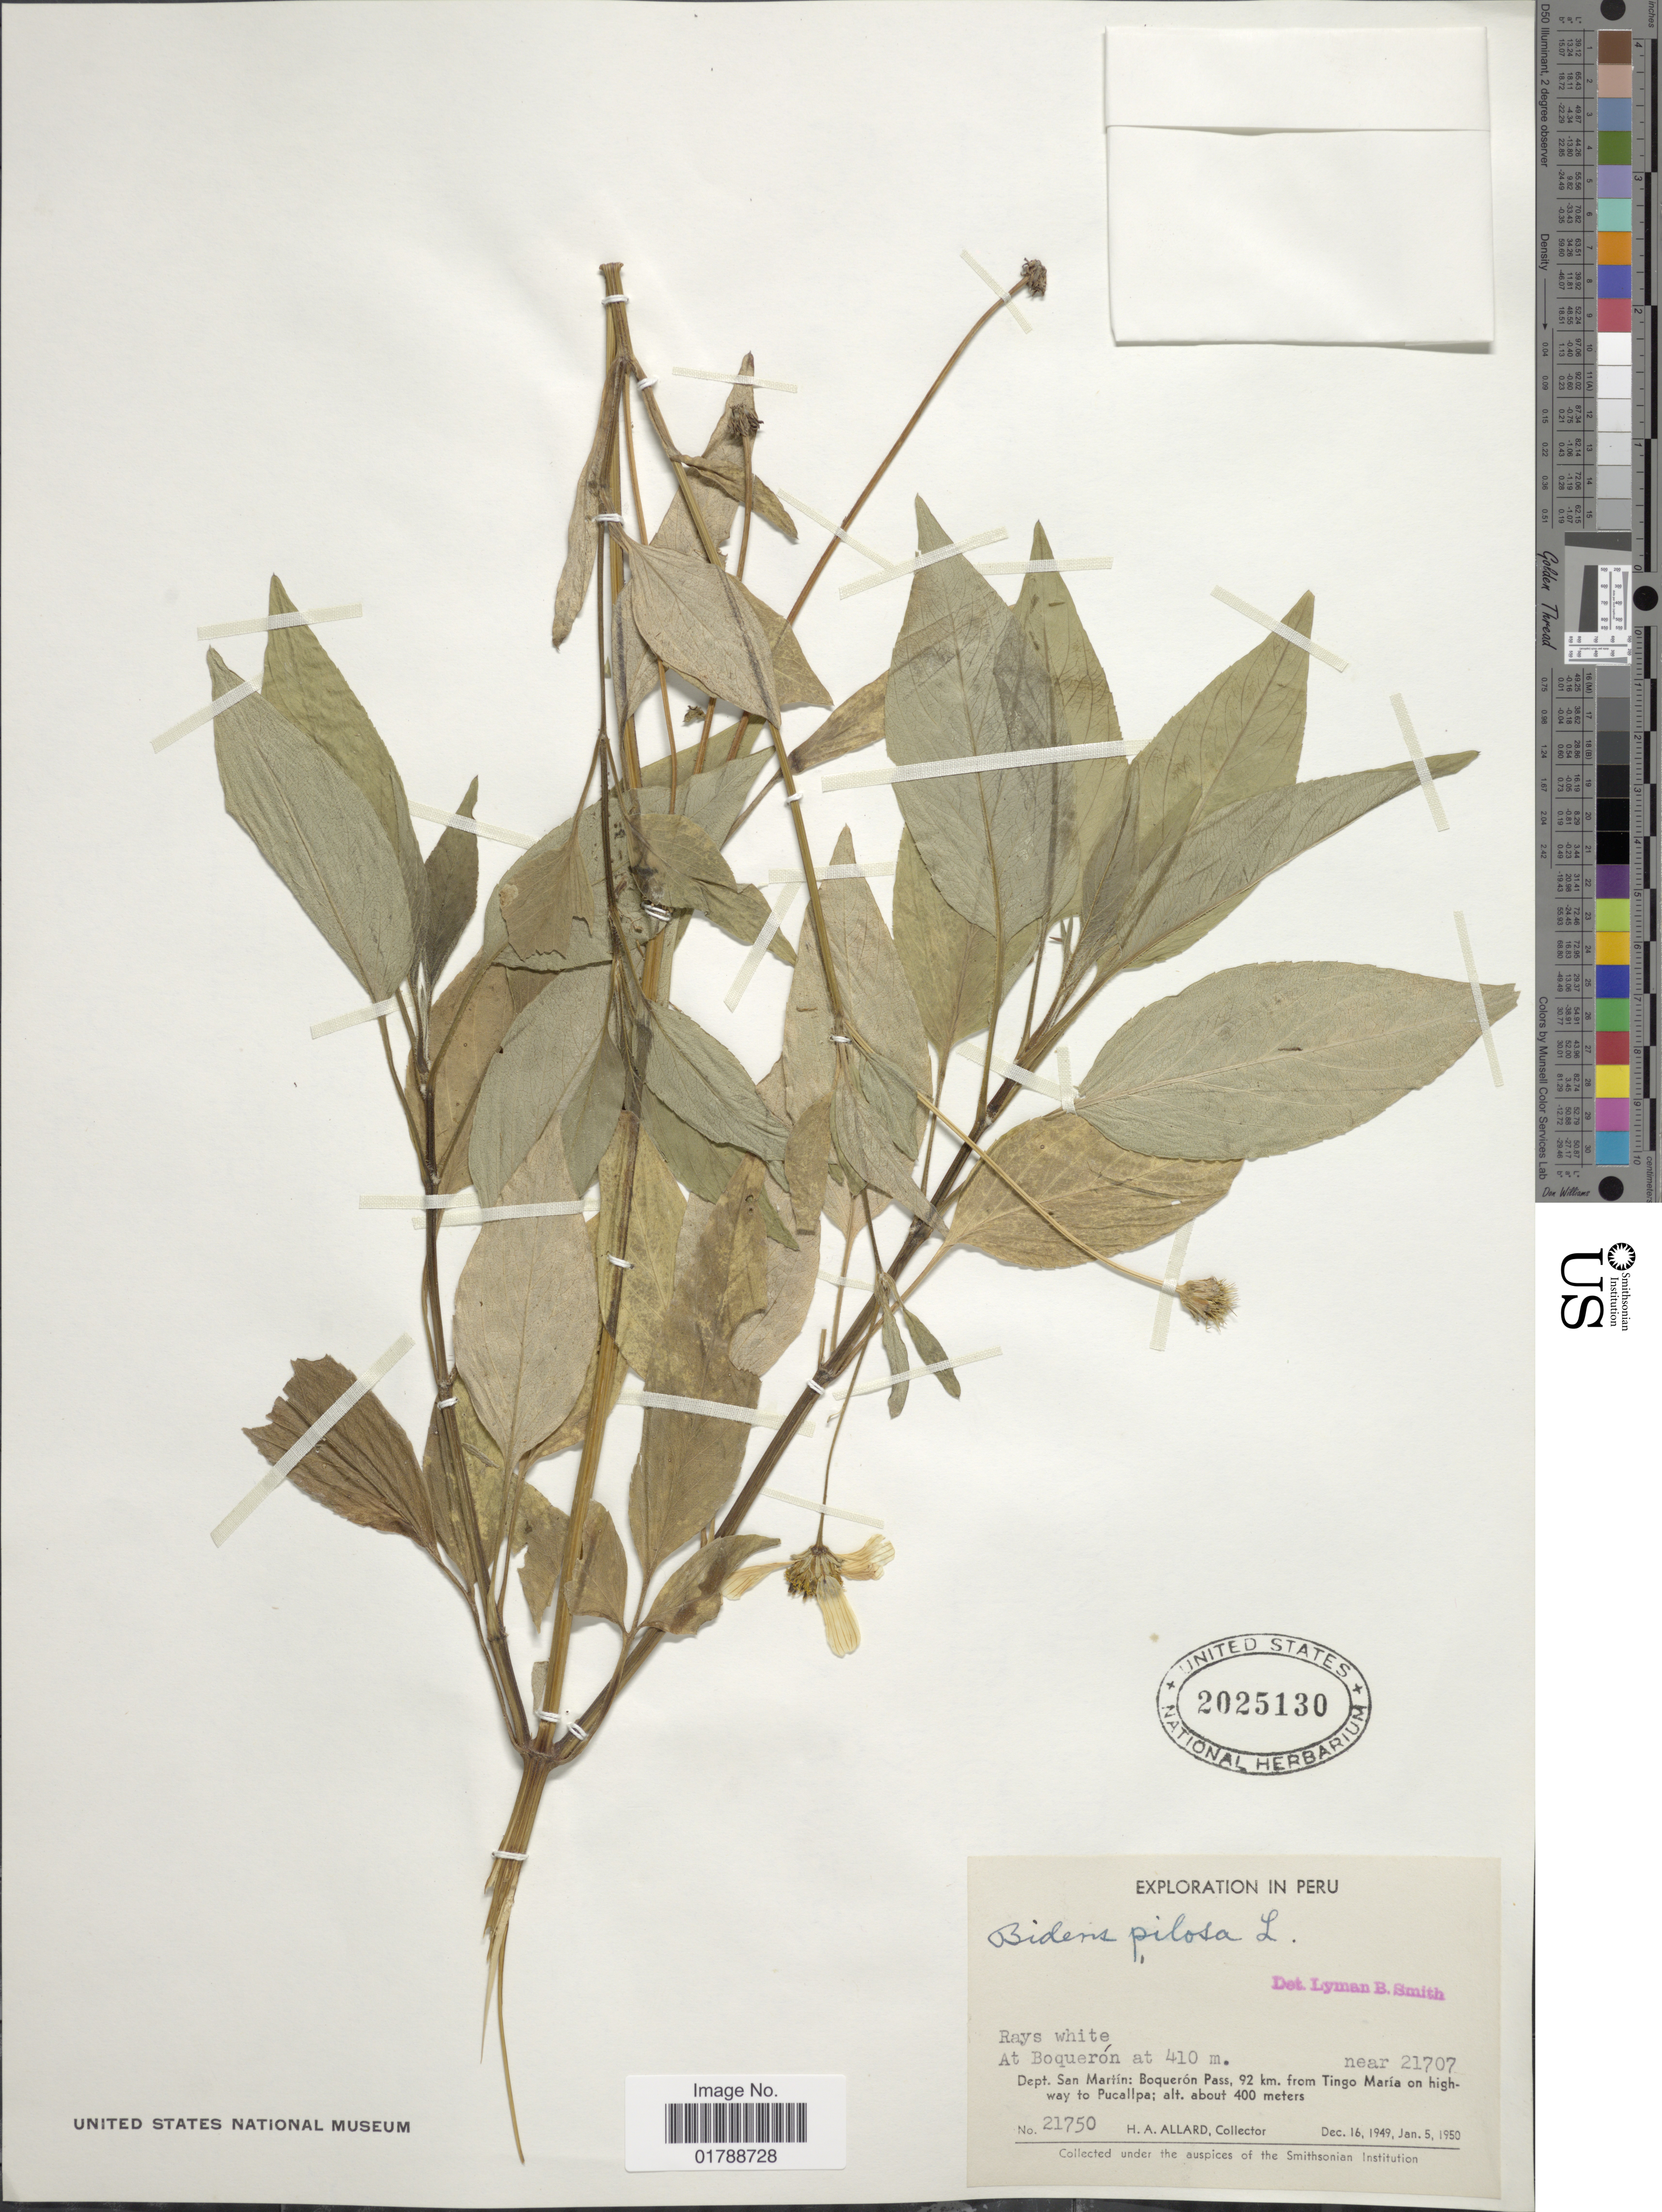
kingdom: Plantae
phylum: Tracheophyta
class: Magnoliopsida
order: Asterales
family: Asteraceae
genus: Bidens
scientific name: Bidens pilosa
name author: L.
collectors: H. A. Allard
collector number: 21750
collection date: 1949-12-16/1950-01-05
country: Peru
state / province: San Martín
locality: Boquerón Pass, 92 km. from Tingo María on highway to Pucallpa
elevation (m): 400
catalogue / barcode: US 2025130